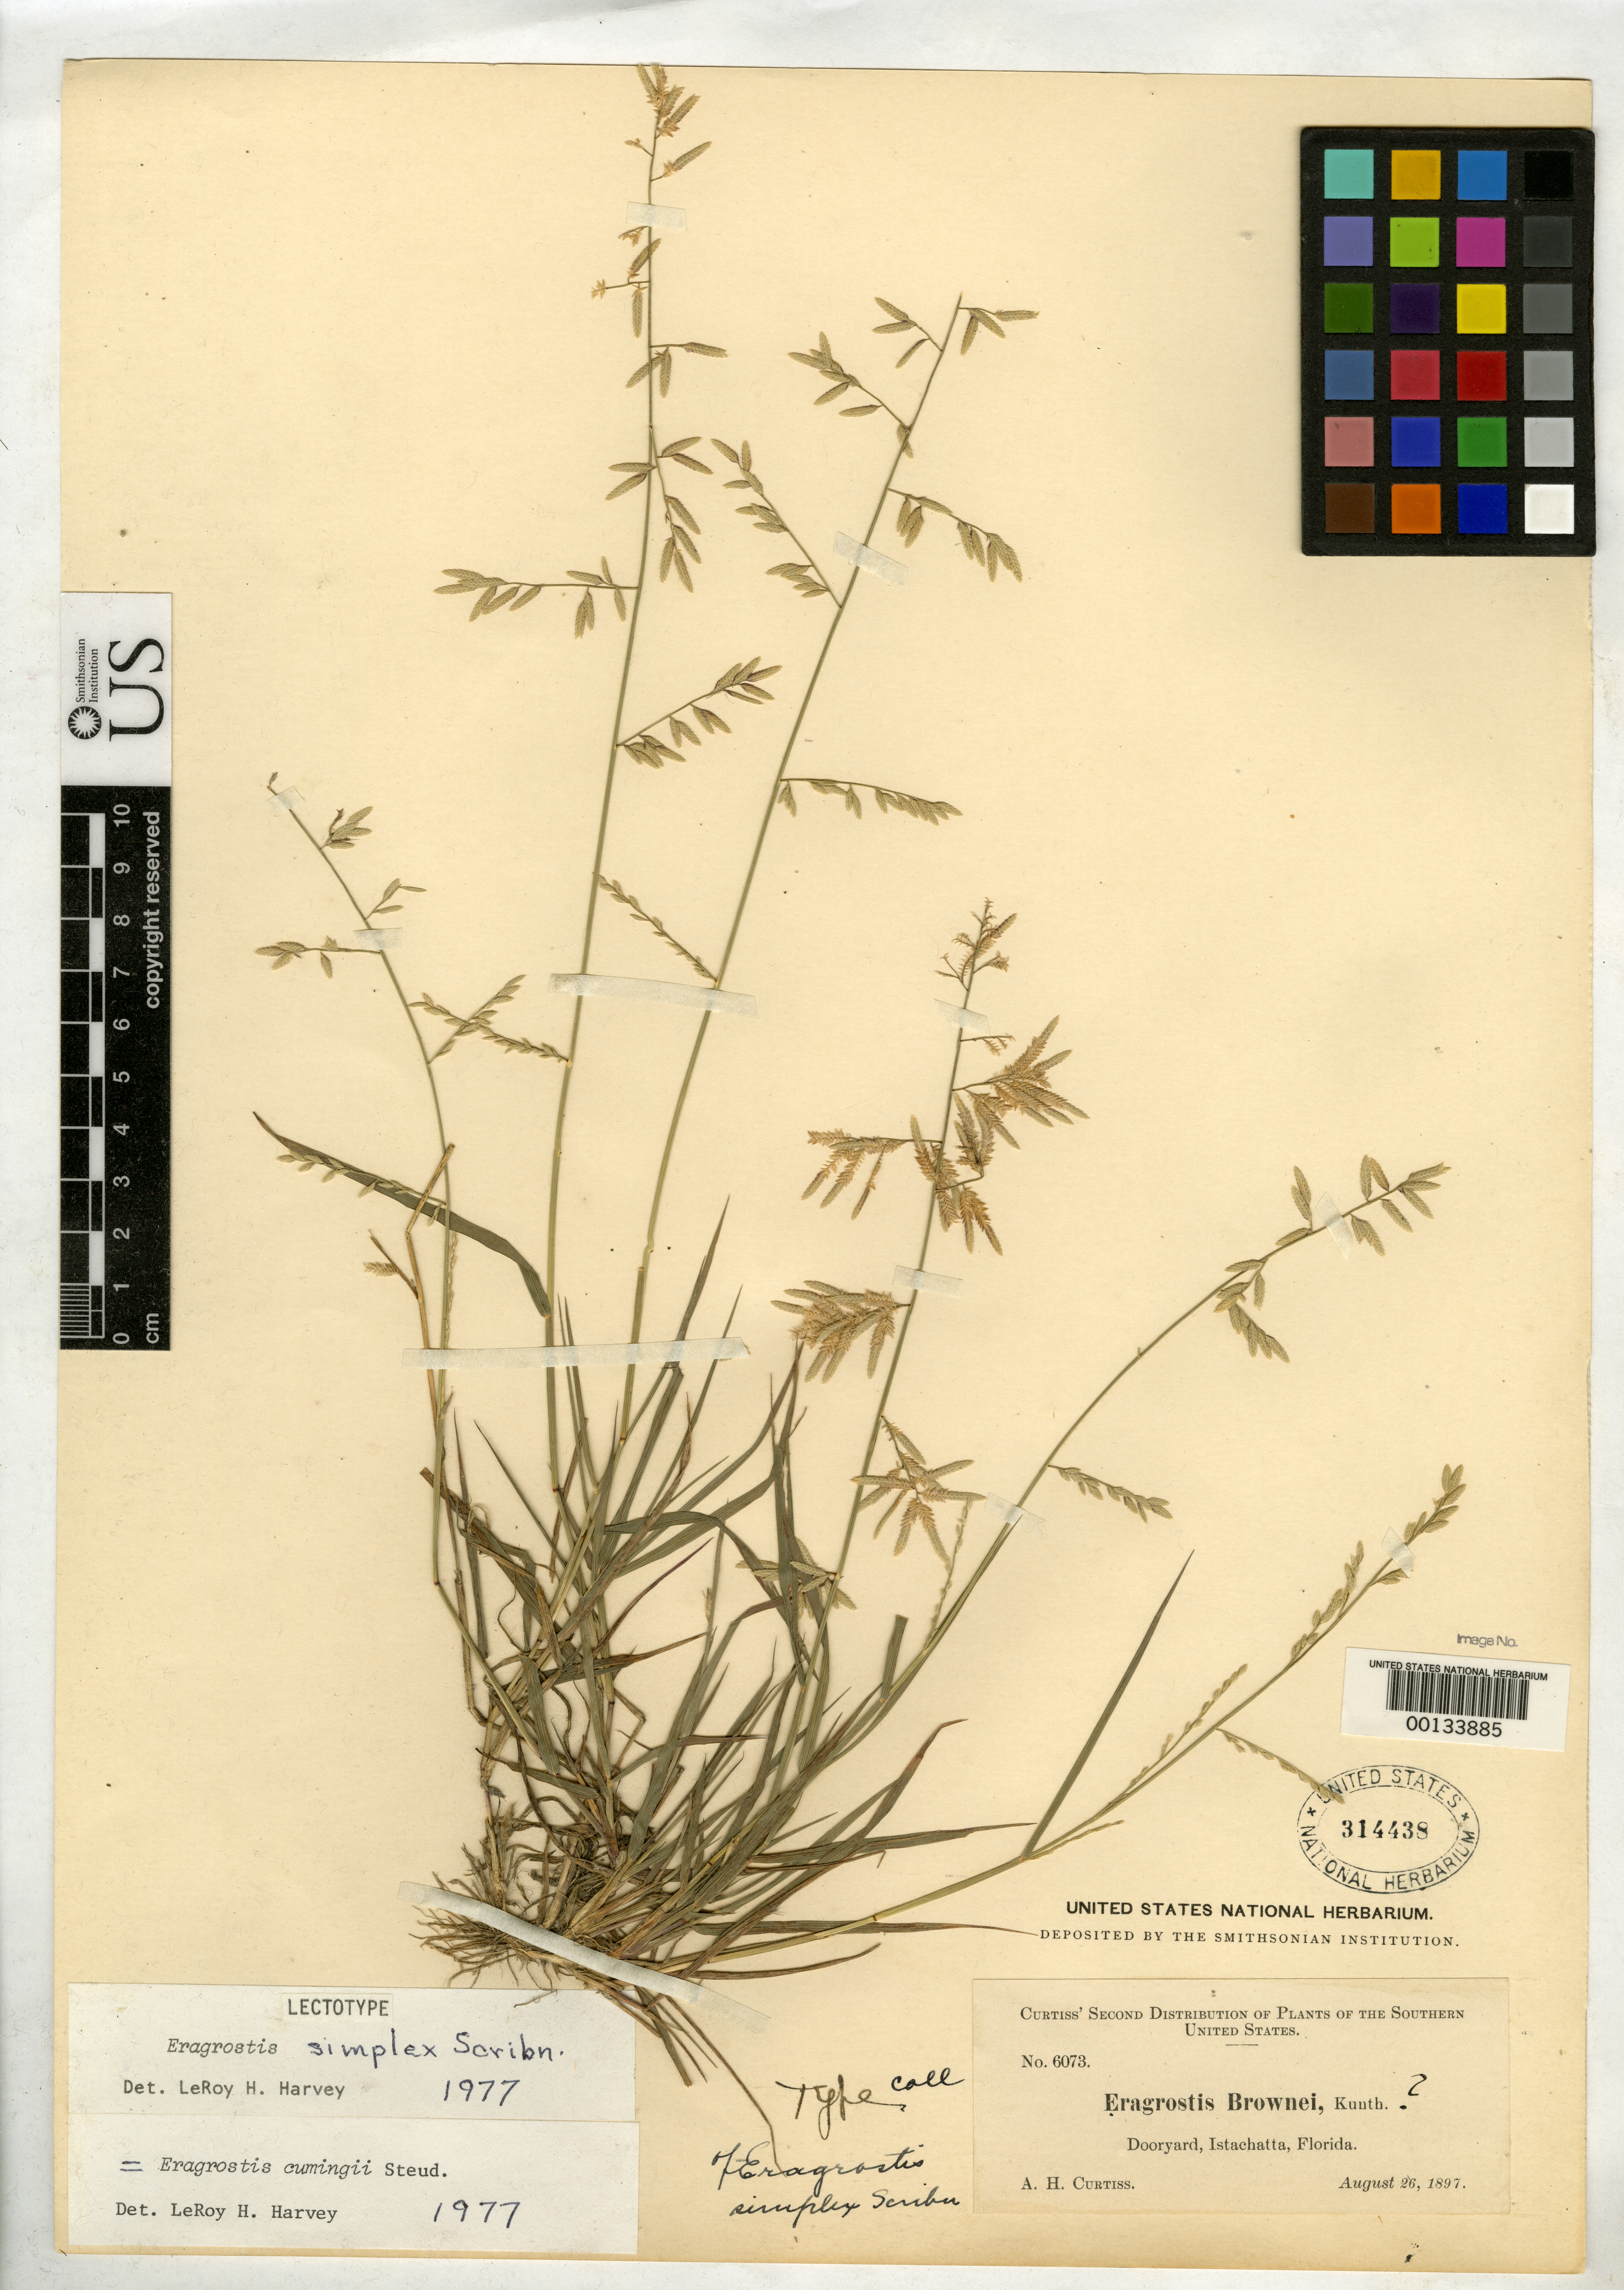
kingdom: Plantae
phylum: Tracheophyta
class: Liliopsida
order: Poales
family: Poaceae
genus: Eragrostis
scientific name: Eragrostis simplex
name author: Scribn.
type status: Lectotype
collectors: A. H. Curtiss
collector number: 6073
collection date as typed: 26 Aug 1897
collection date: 1897-08-26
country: United States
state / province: Florida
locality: Dooryard, Istachatta.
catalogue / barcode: US 314438